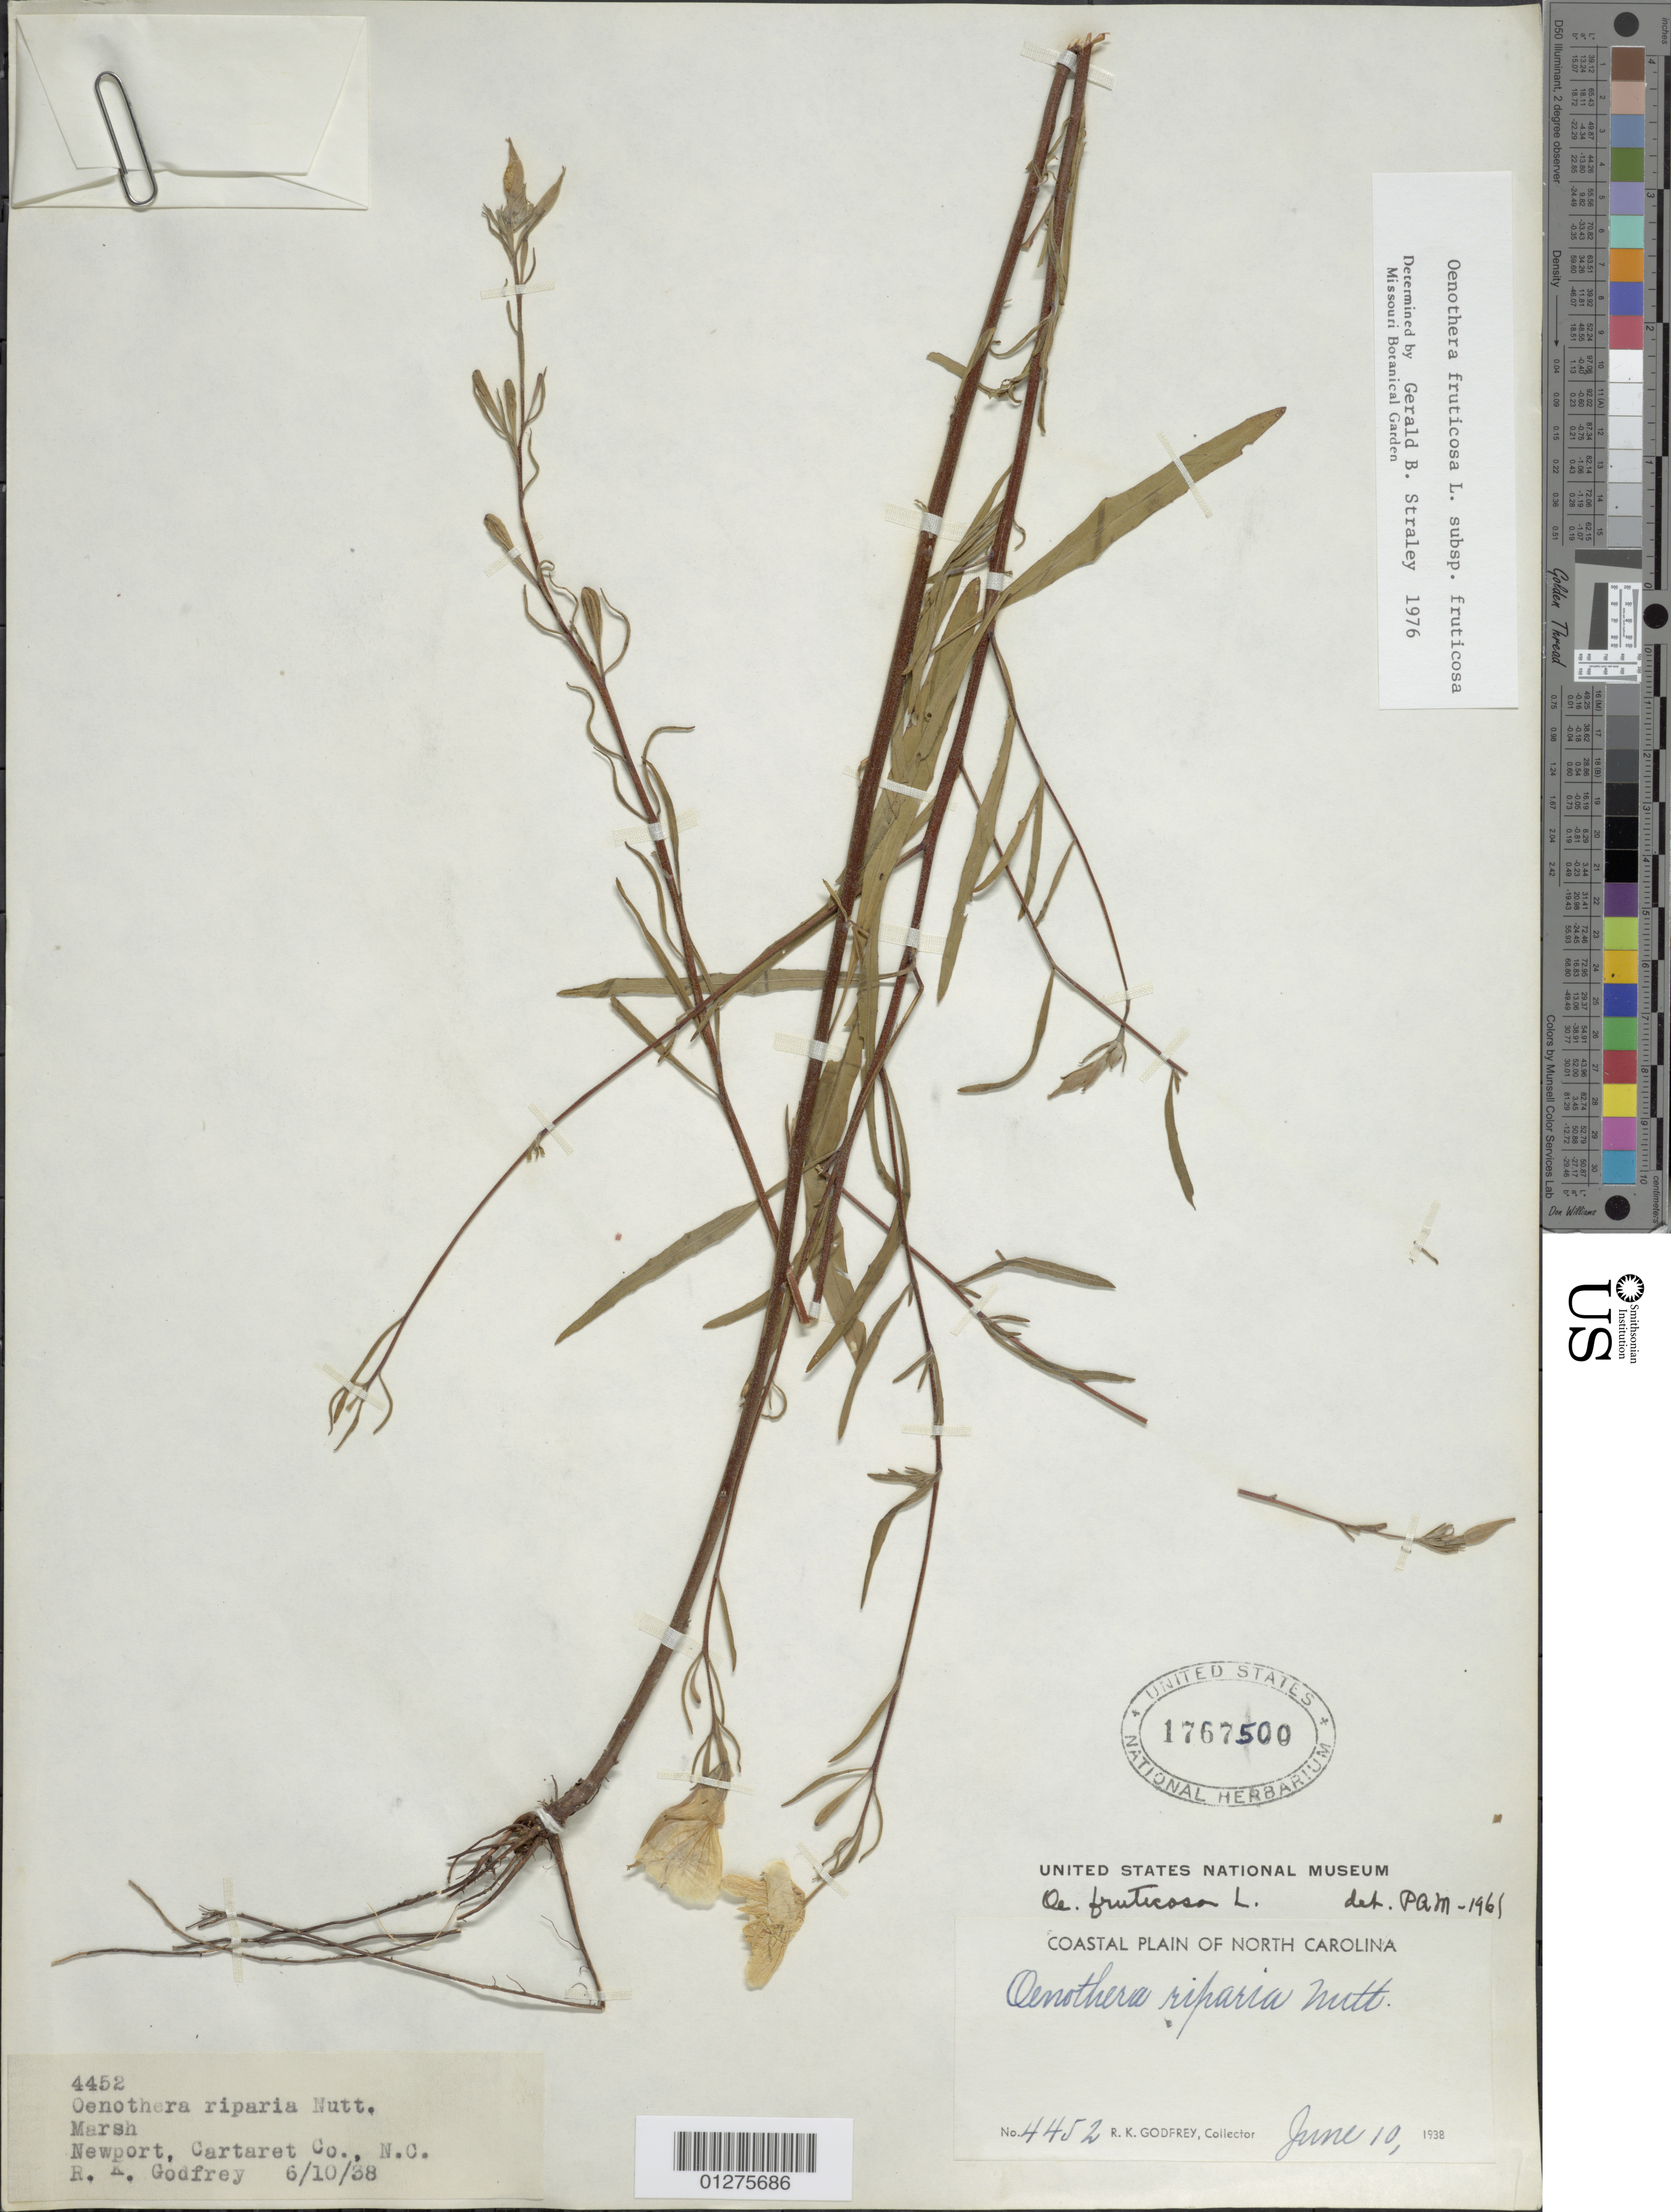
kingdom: Plantae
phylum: Tracheophyta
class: Magnoliopsida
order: Myrtales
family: Onagraceae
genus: Oenothera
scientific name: Oenothera fruticosa subsp. fruticosa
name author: L.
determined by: Straley, G. B.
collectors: R. K. Godfrey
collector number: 4452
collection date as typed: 10 Jun 1938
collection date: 1938-06-10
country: United States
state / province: North Carolina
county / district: Carteret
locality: Newport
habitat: Marsh.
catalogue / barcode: US 1767500